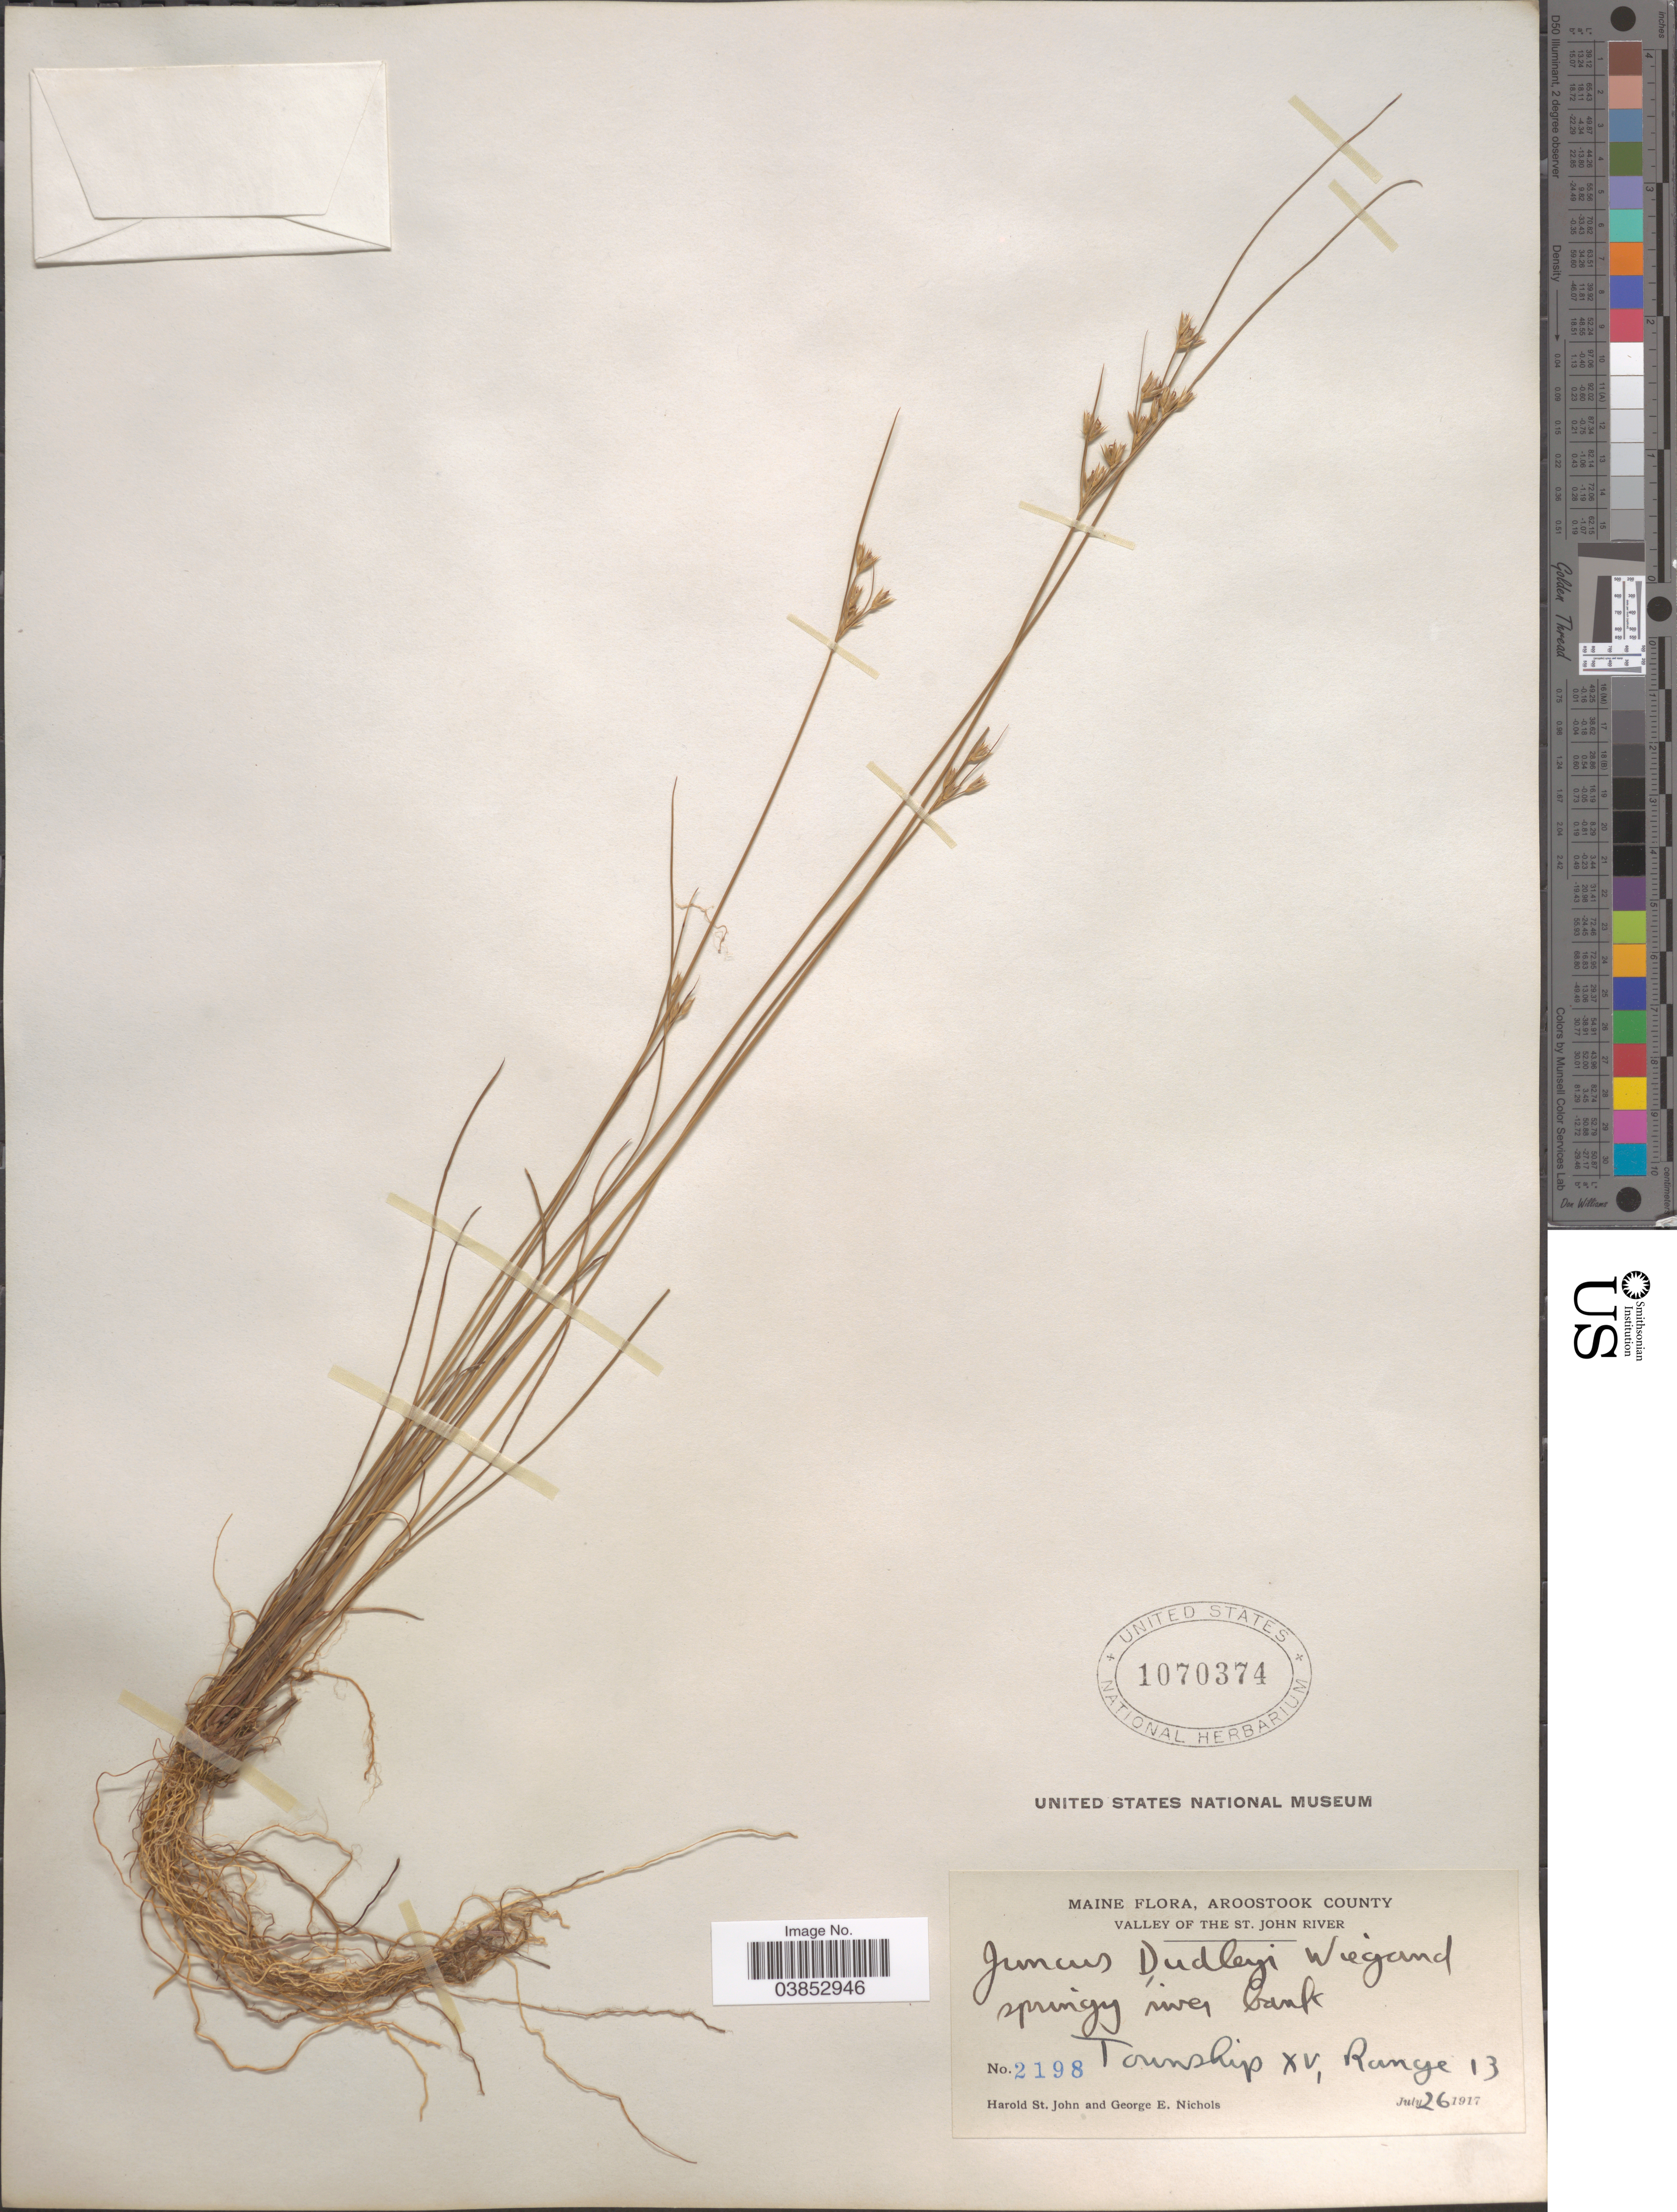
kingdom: Plantae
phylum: Tracheophyta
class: Liliopsida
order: Poales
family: Juncaceae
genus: Juncus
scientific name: Juncus dudleyi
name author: Wiegand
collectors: H. St. John & G. E. Nichols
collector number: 2198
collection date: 1917-07-26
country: United States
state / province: Maine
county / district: Aroostook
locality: Valley of the St. John River. Springy river bank. Township XV, Range 13.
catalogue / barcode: US 1070374